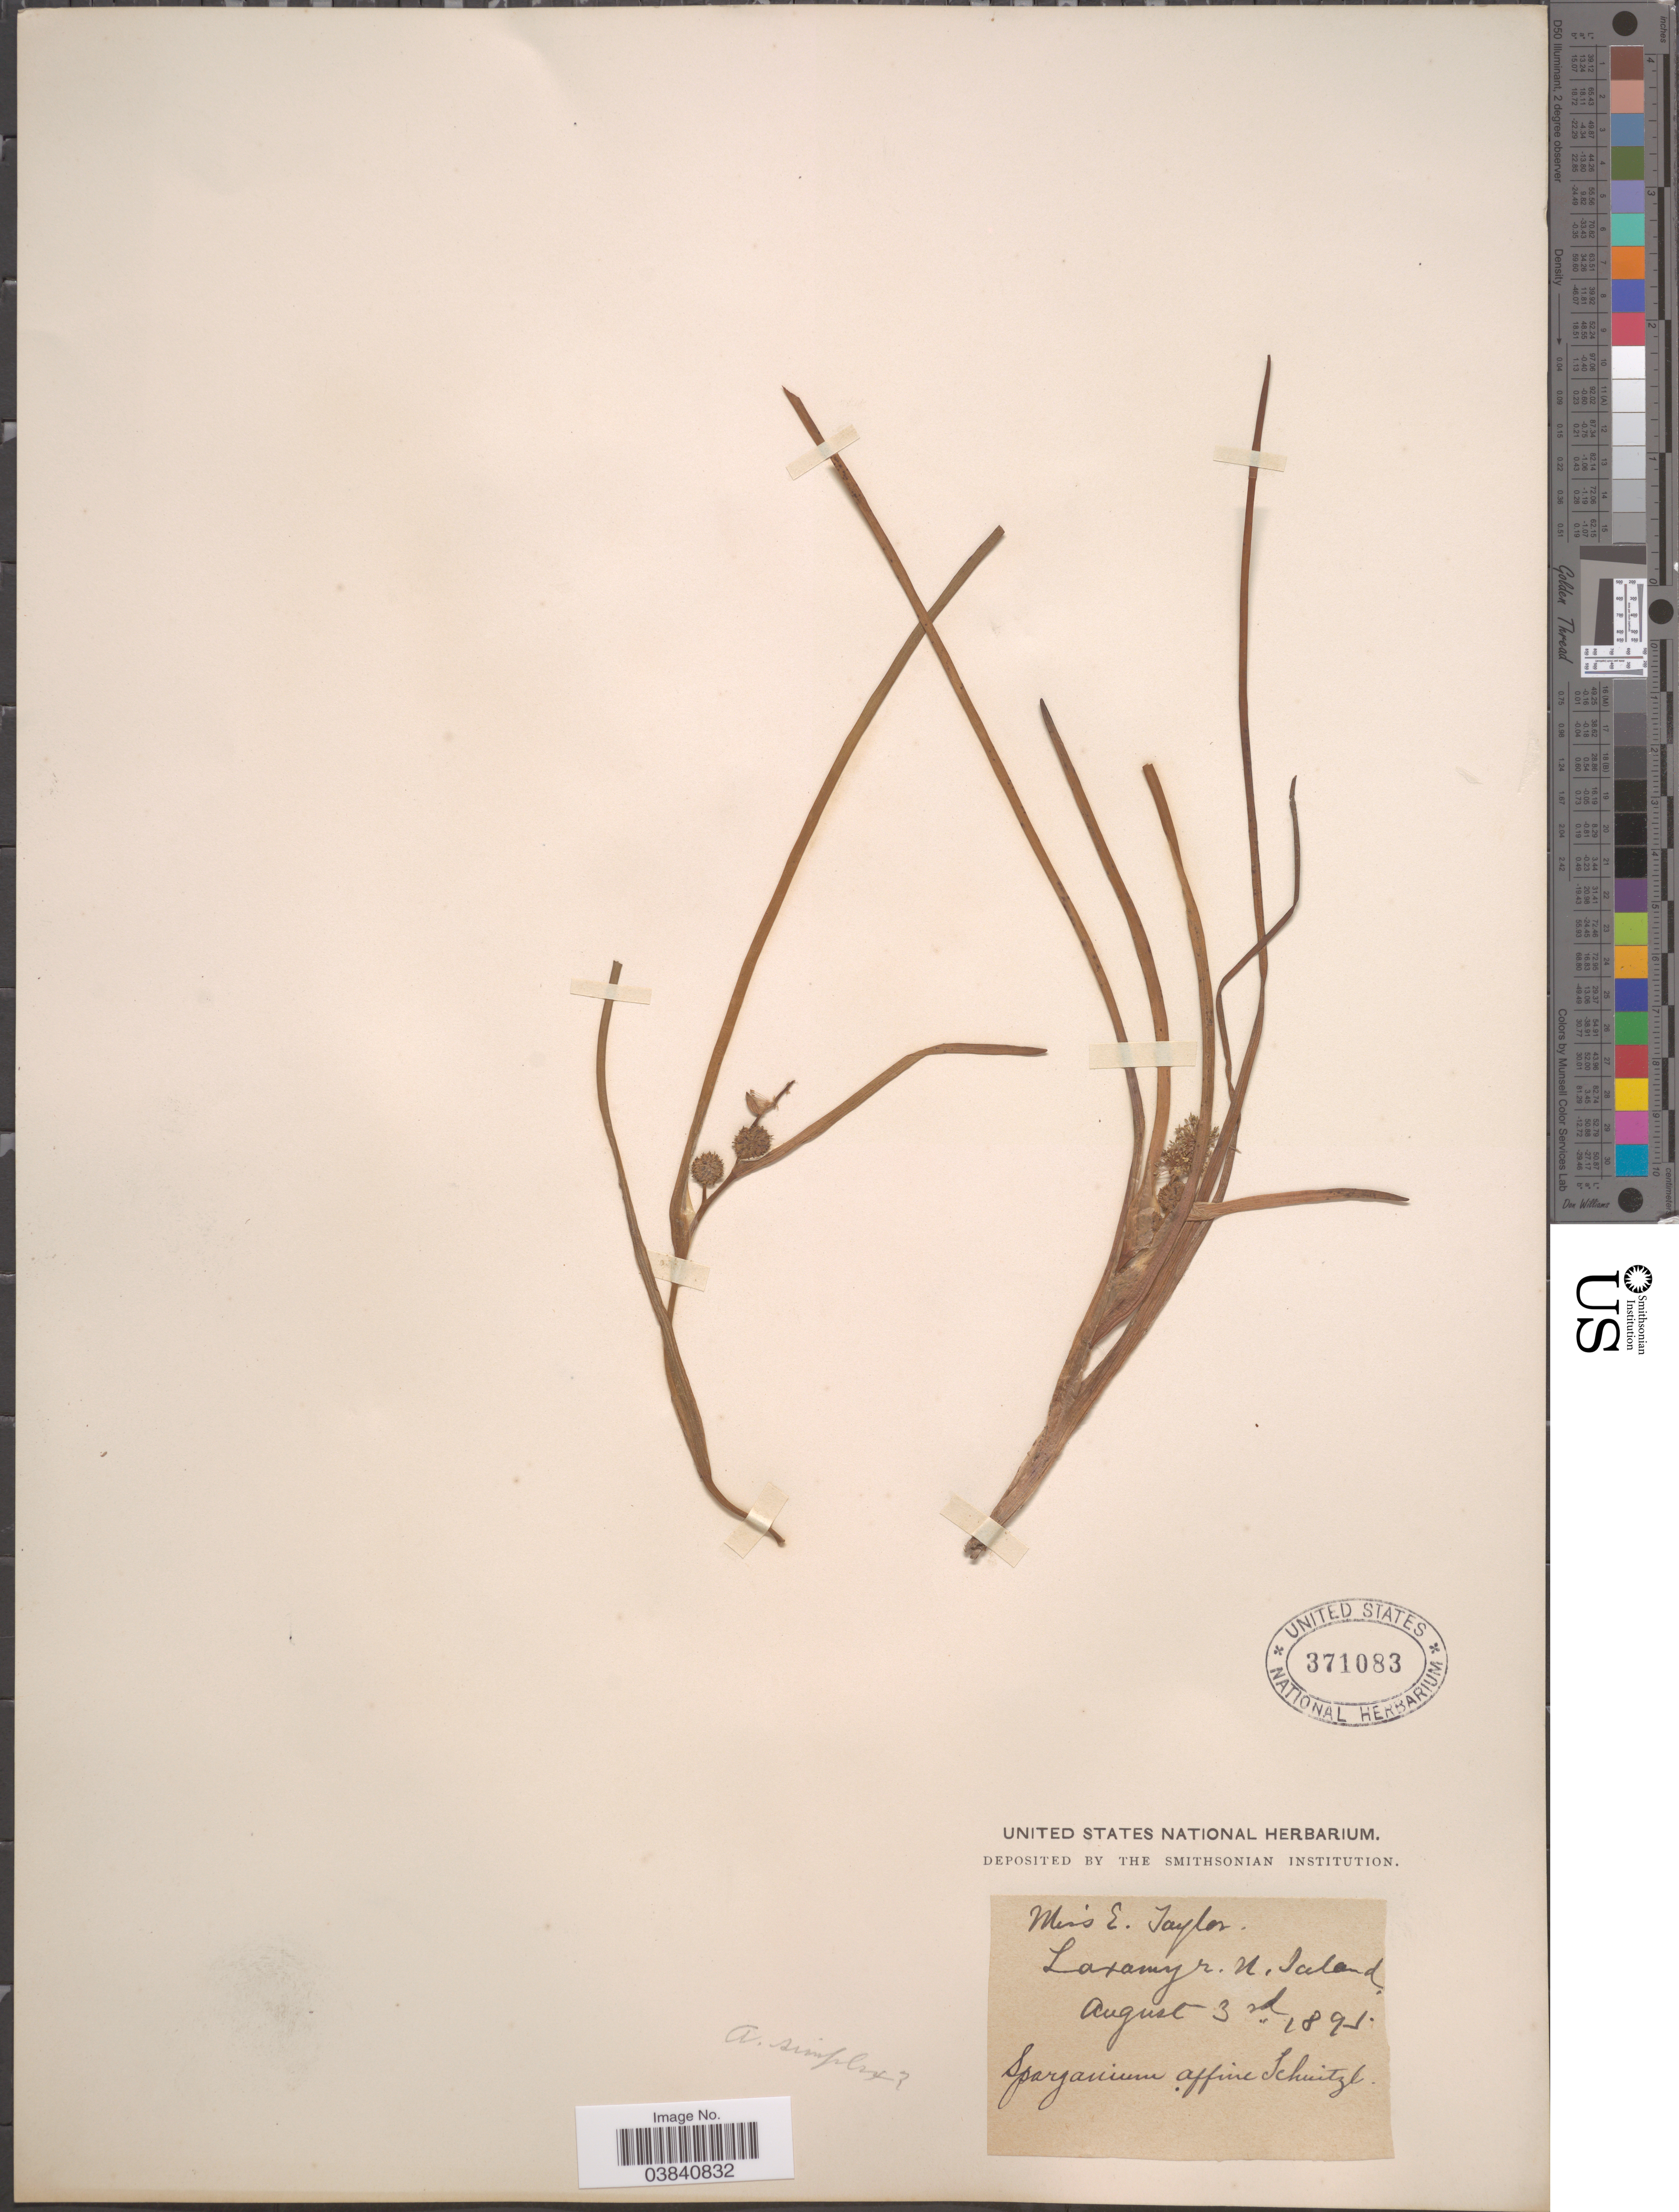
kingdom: Plantae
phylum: Tracheophyta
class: Liliopsida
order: Poales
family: Typhaceae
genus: Sparganium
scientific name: Sparganium simplex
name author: Huds.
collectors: E. Taylor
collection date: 1895-08-03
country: Iceland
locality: Laxamyr. N. iceland.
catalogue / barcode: US 371083